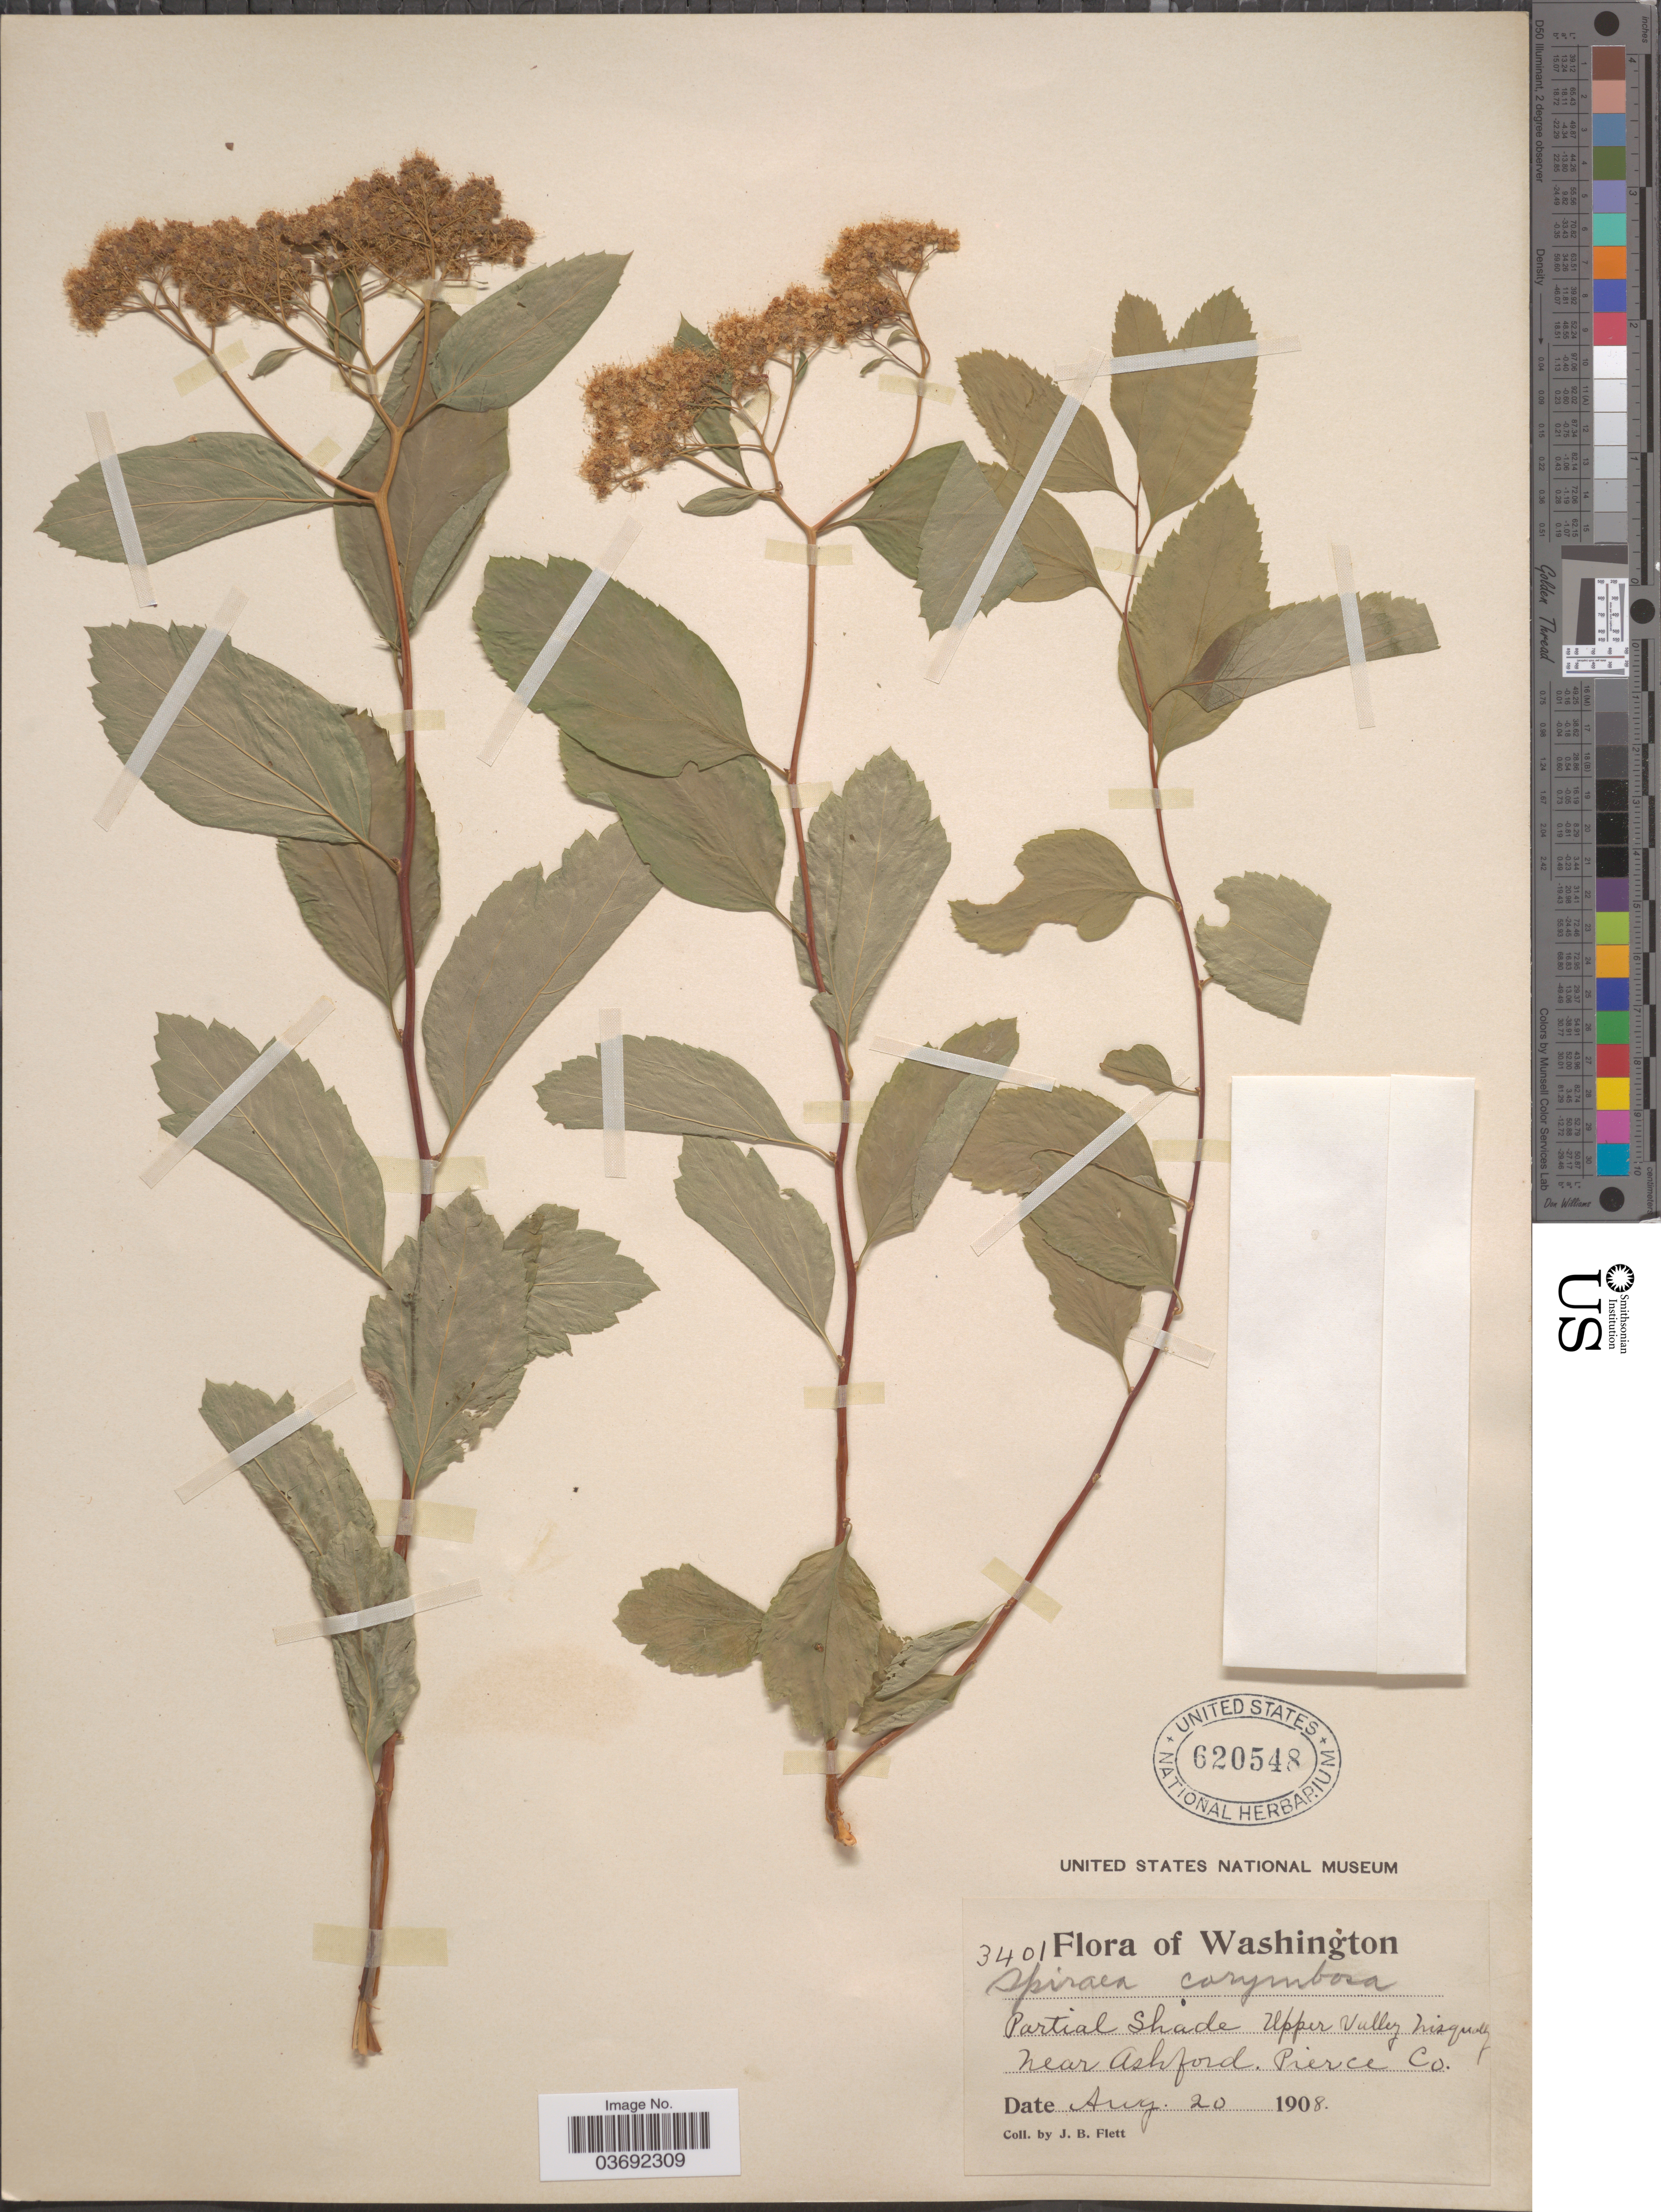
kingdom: Plantae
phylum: Tracheophyta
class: Magnoliopsida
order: Rosales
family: Rosaceae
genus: Spiraea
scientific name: Spiraea corymbosa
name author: Raf.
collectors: J. Flett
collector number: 3401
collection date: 1908-08-20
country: United States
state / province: Washington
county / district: Pierce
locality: Partial Shade Upper Valley Nisqually near Ashford. Pierce Co.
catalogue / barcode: US 620548